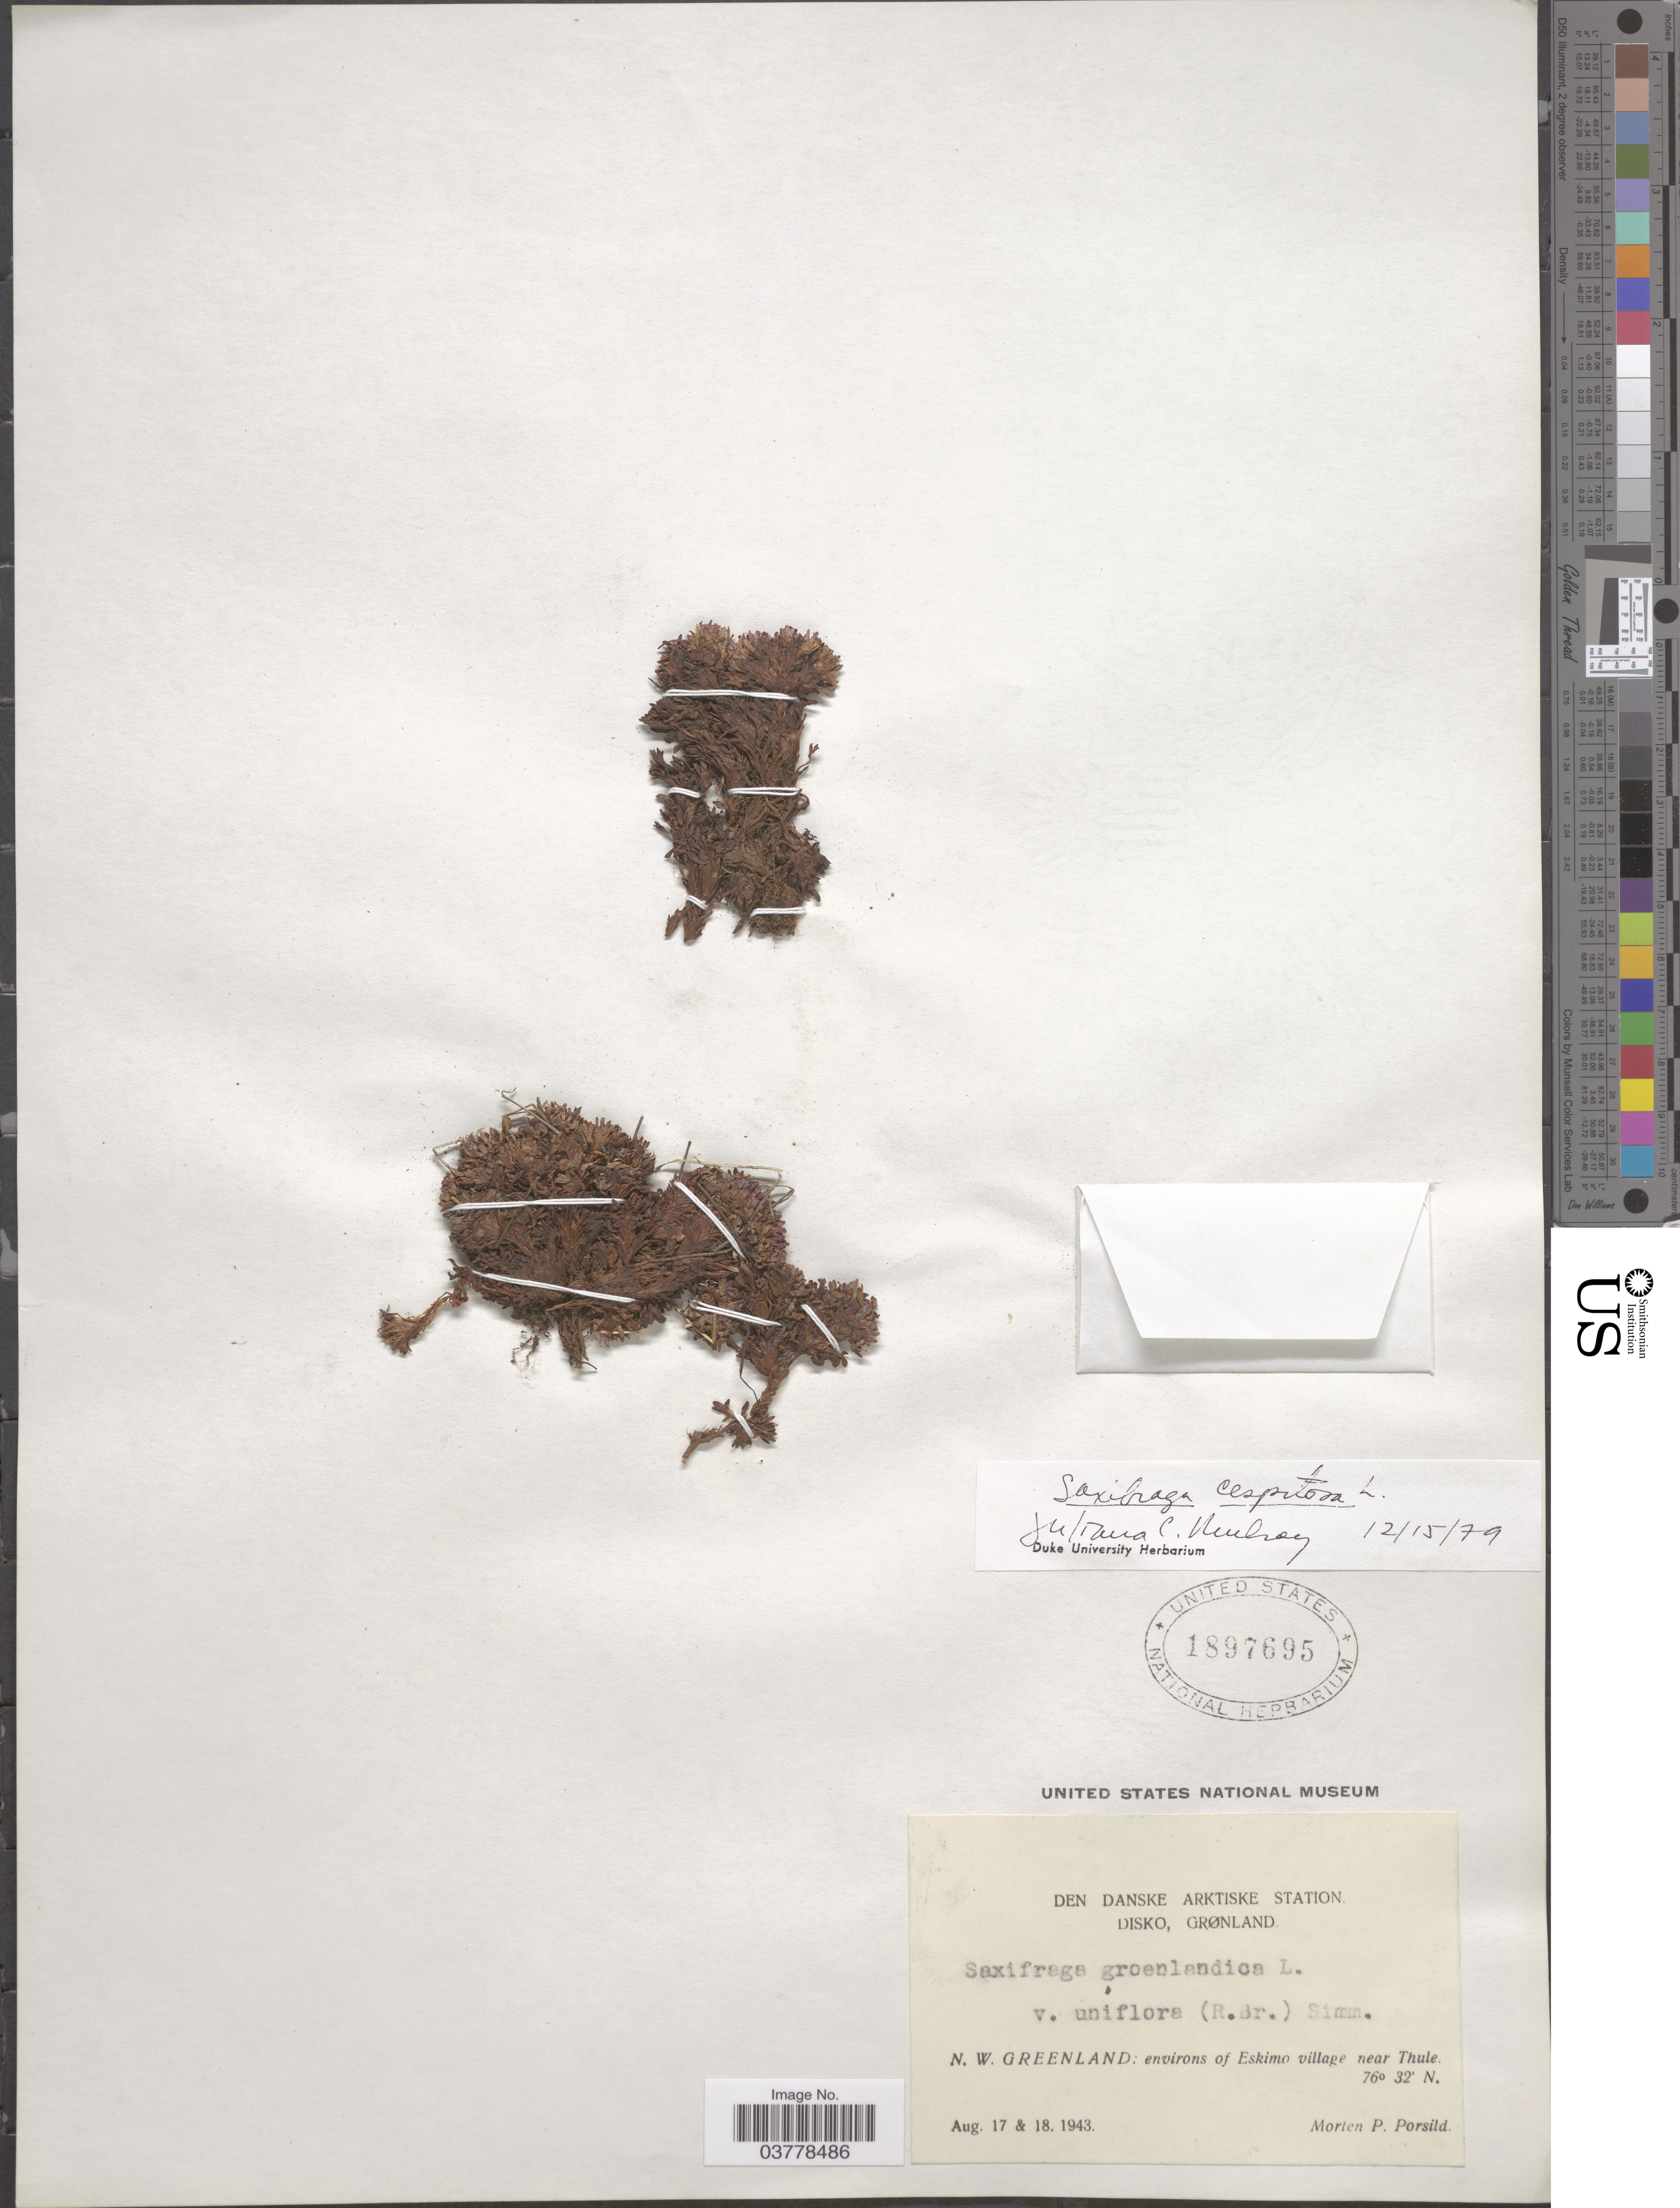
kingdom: Plantae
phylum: Tracheophyta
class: Magnoliopsida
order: Saxifragales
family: Saxifragaceae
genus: Saxifraga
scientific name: Saxifraga caespitosa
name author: L.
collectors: M. P. Porsild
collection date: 1943-08-17/1943-08-18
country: Greenland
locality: Den Danske Arktiske Station. Disko. N. W. Greenland: environs of Eskimo village near Thule.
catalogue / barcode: US 1897695